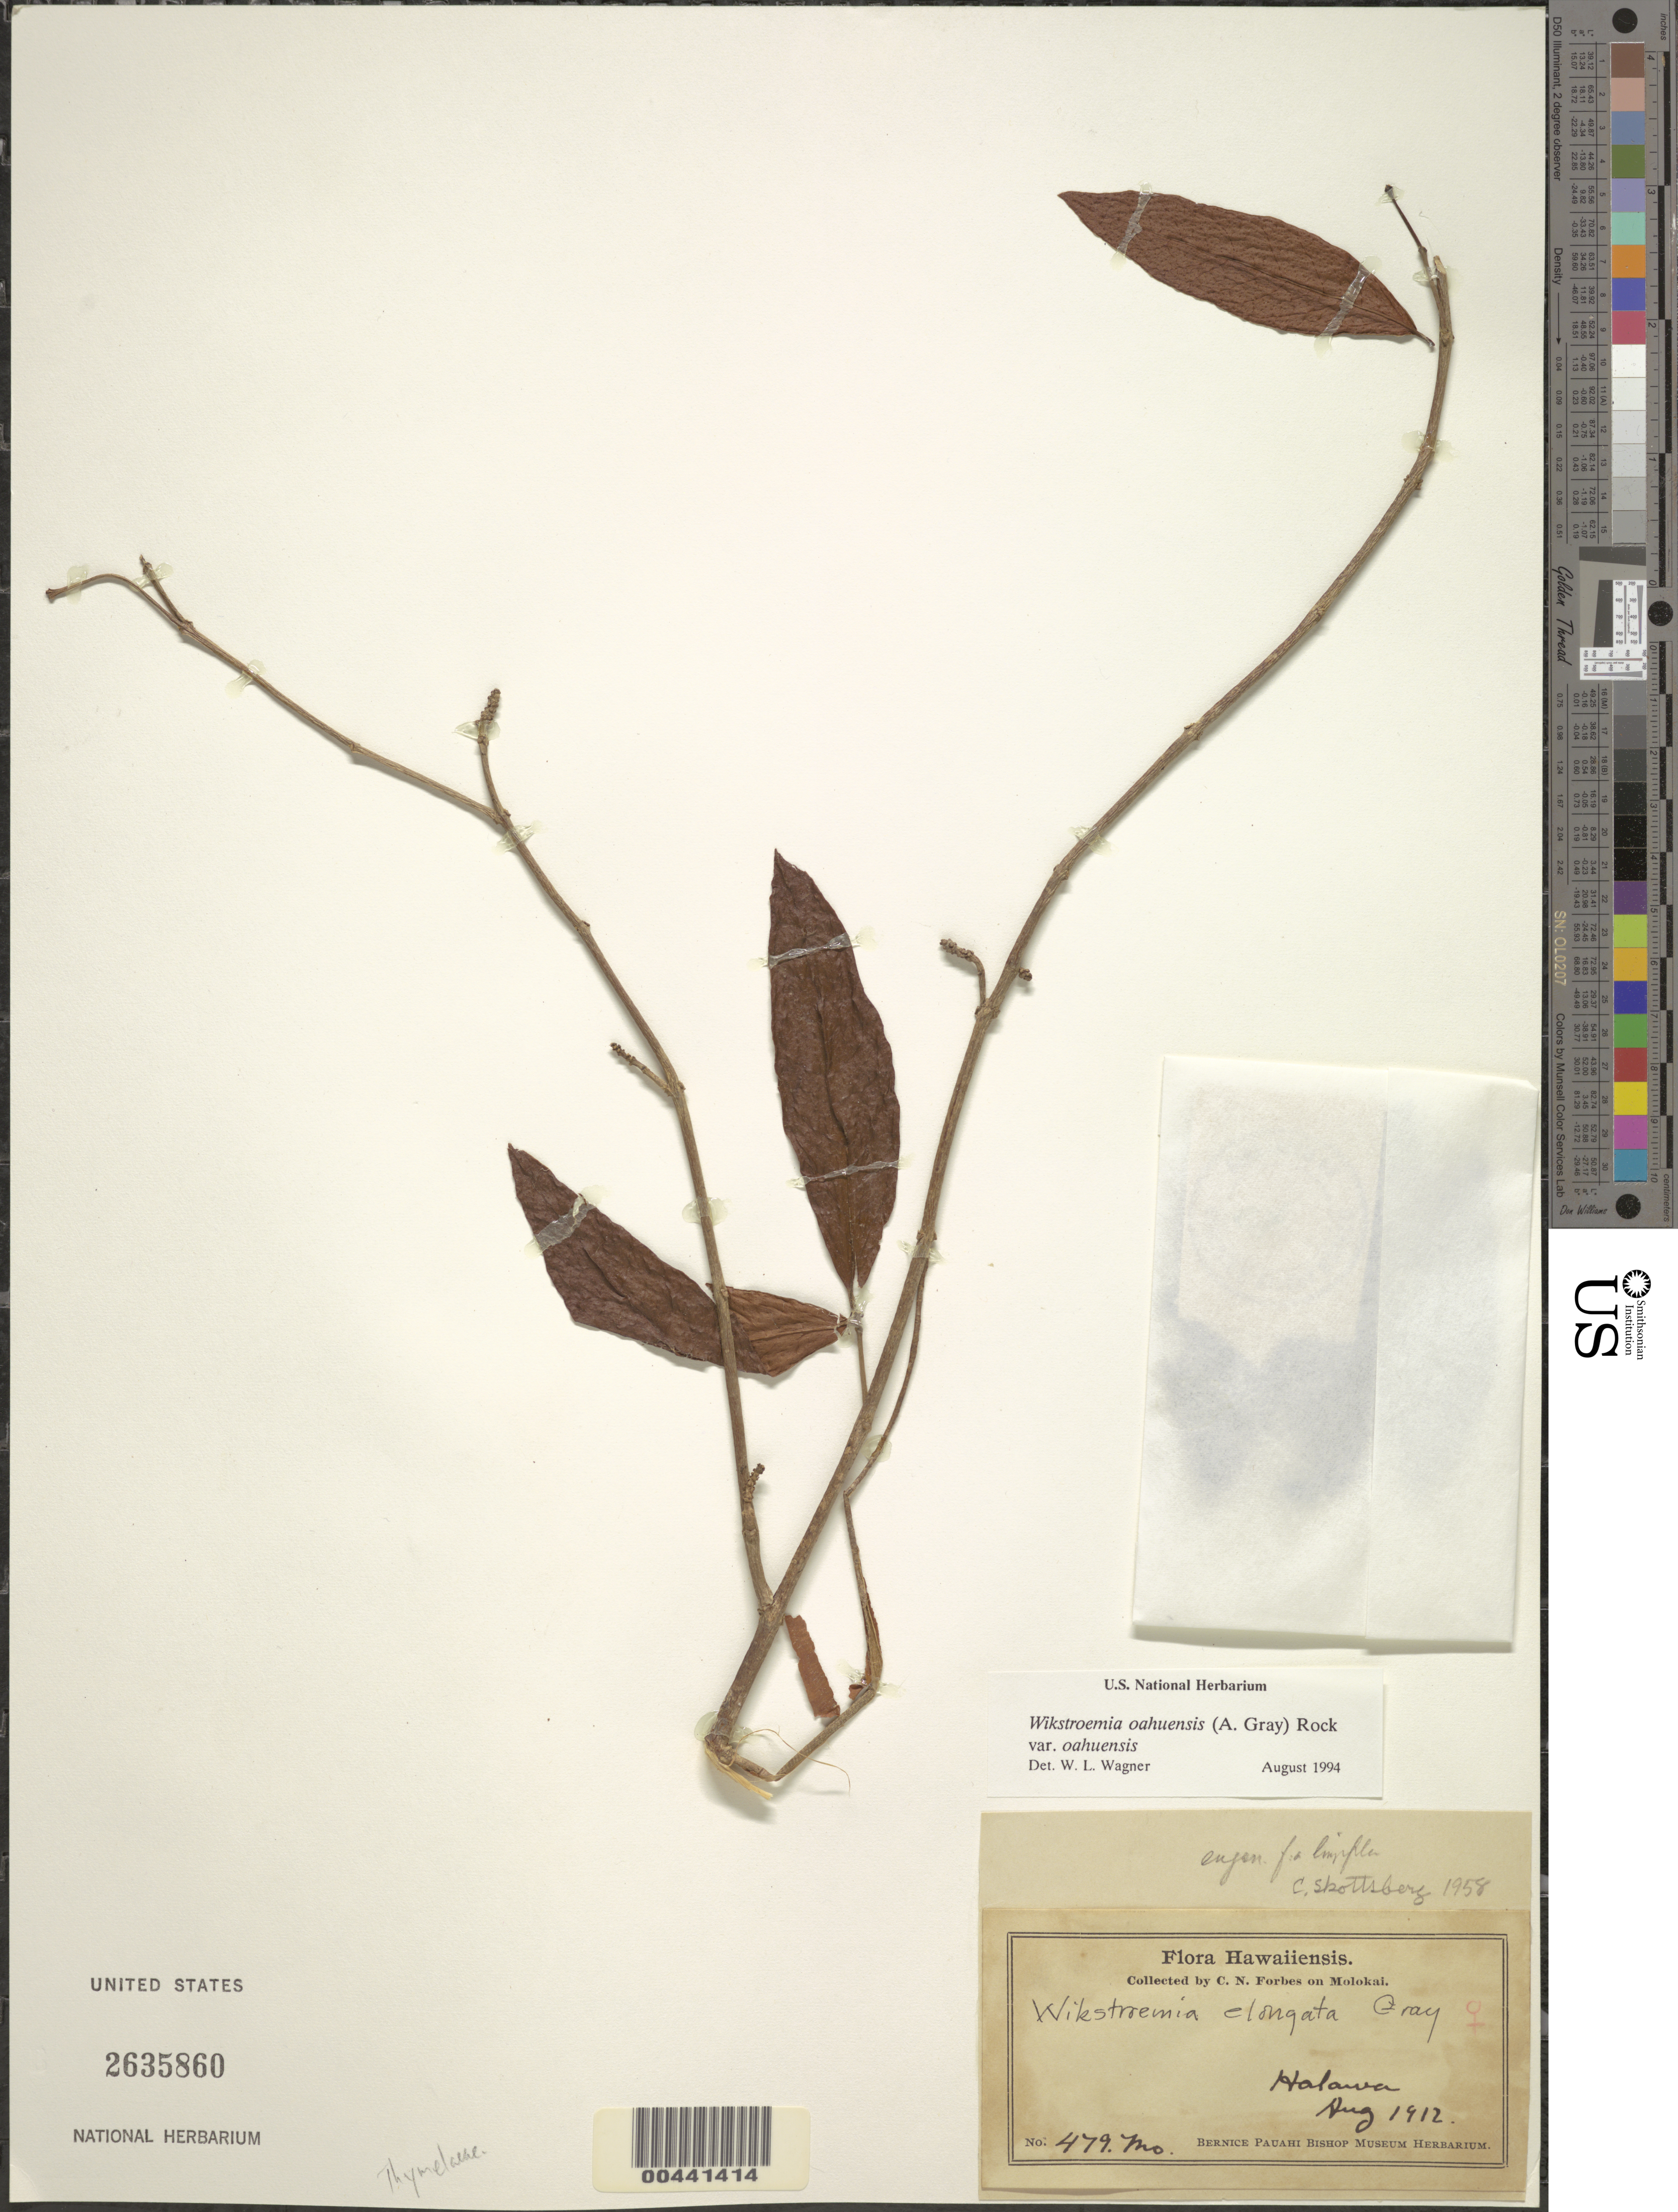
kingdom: Plantae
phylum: Tracheophyta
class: Magnoliopsida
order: Malvales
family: Thymelaeaceae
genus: Wikstroemia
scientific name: Wikstroemia oahuensis var. oahuensis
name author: (A. Gray) Rock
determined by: Wagner, W. L., (BOT), Smithsonian Institution - National Museum of Natural History (UNITED STATES)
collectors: C. N. Forbes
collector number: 479.Mo.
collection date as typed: Aug 1912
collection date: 1912-08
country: United States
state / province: Hawaii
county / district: Kauai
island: Kaua'i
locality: Halawa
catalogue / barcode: US 2635860